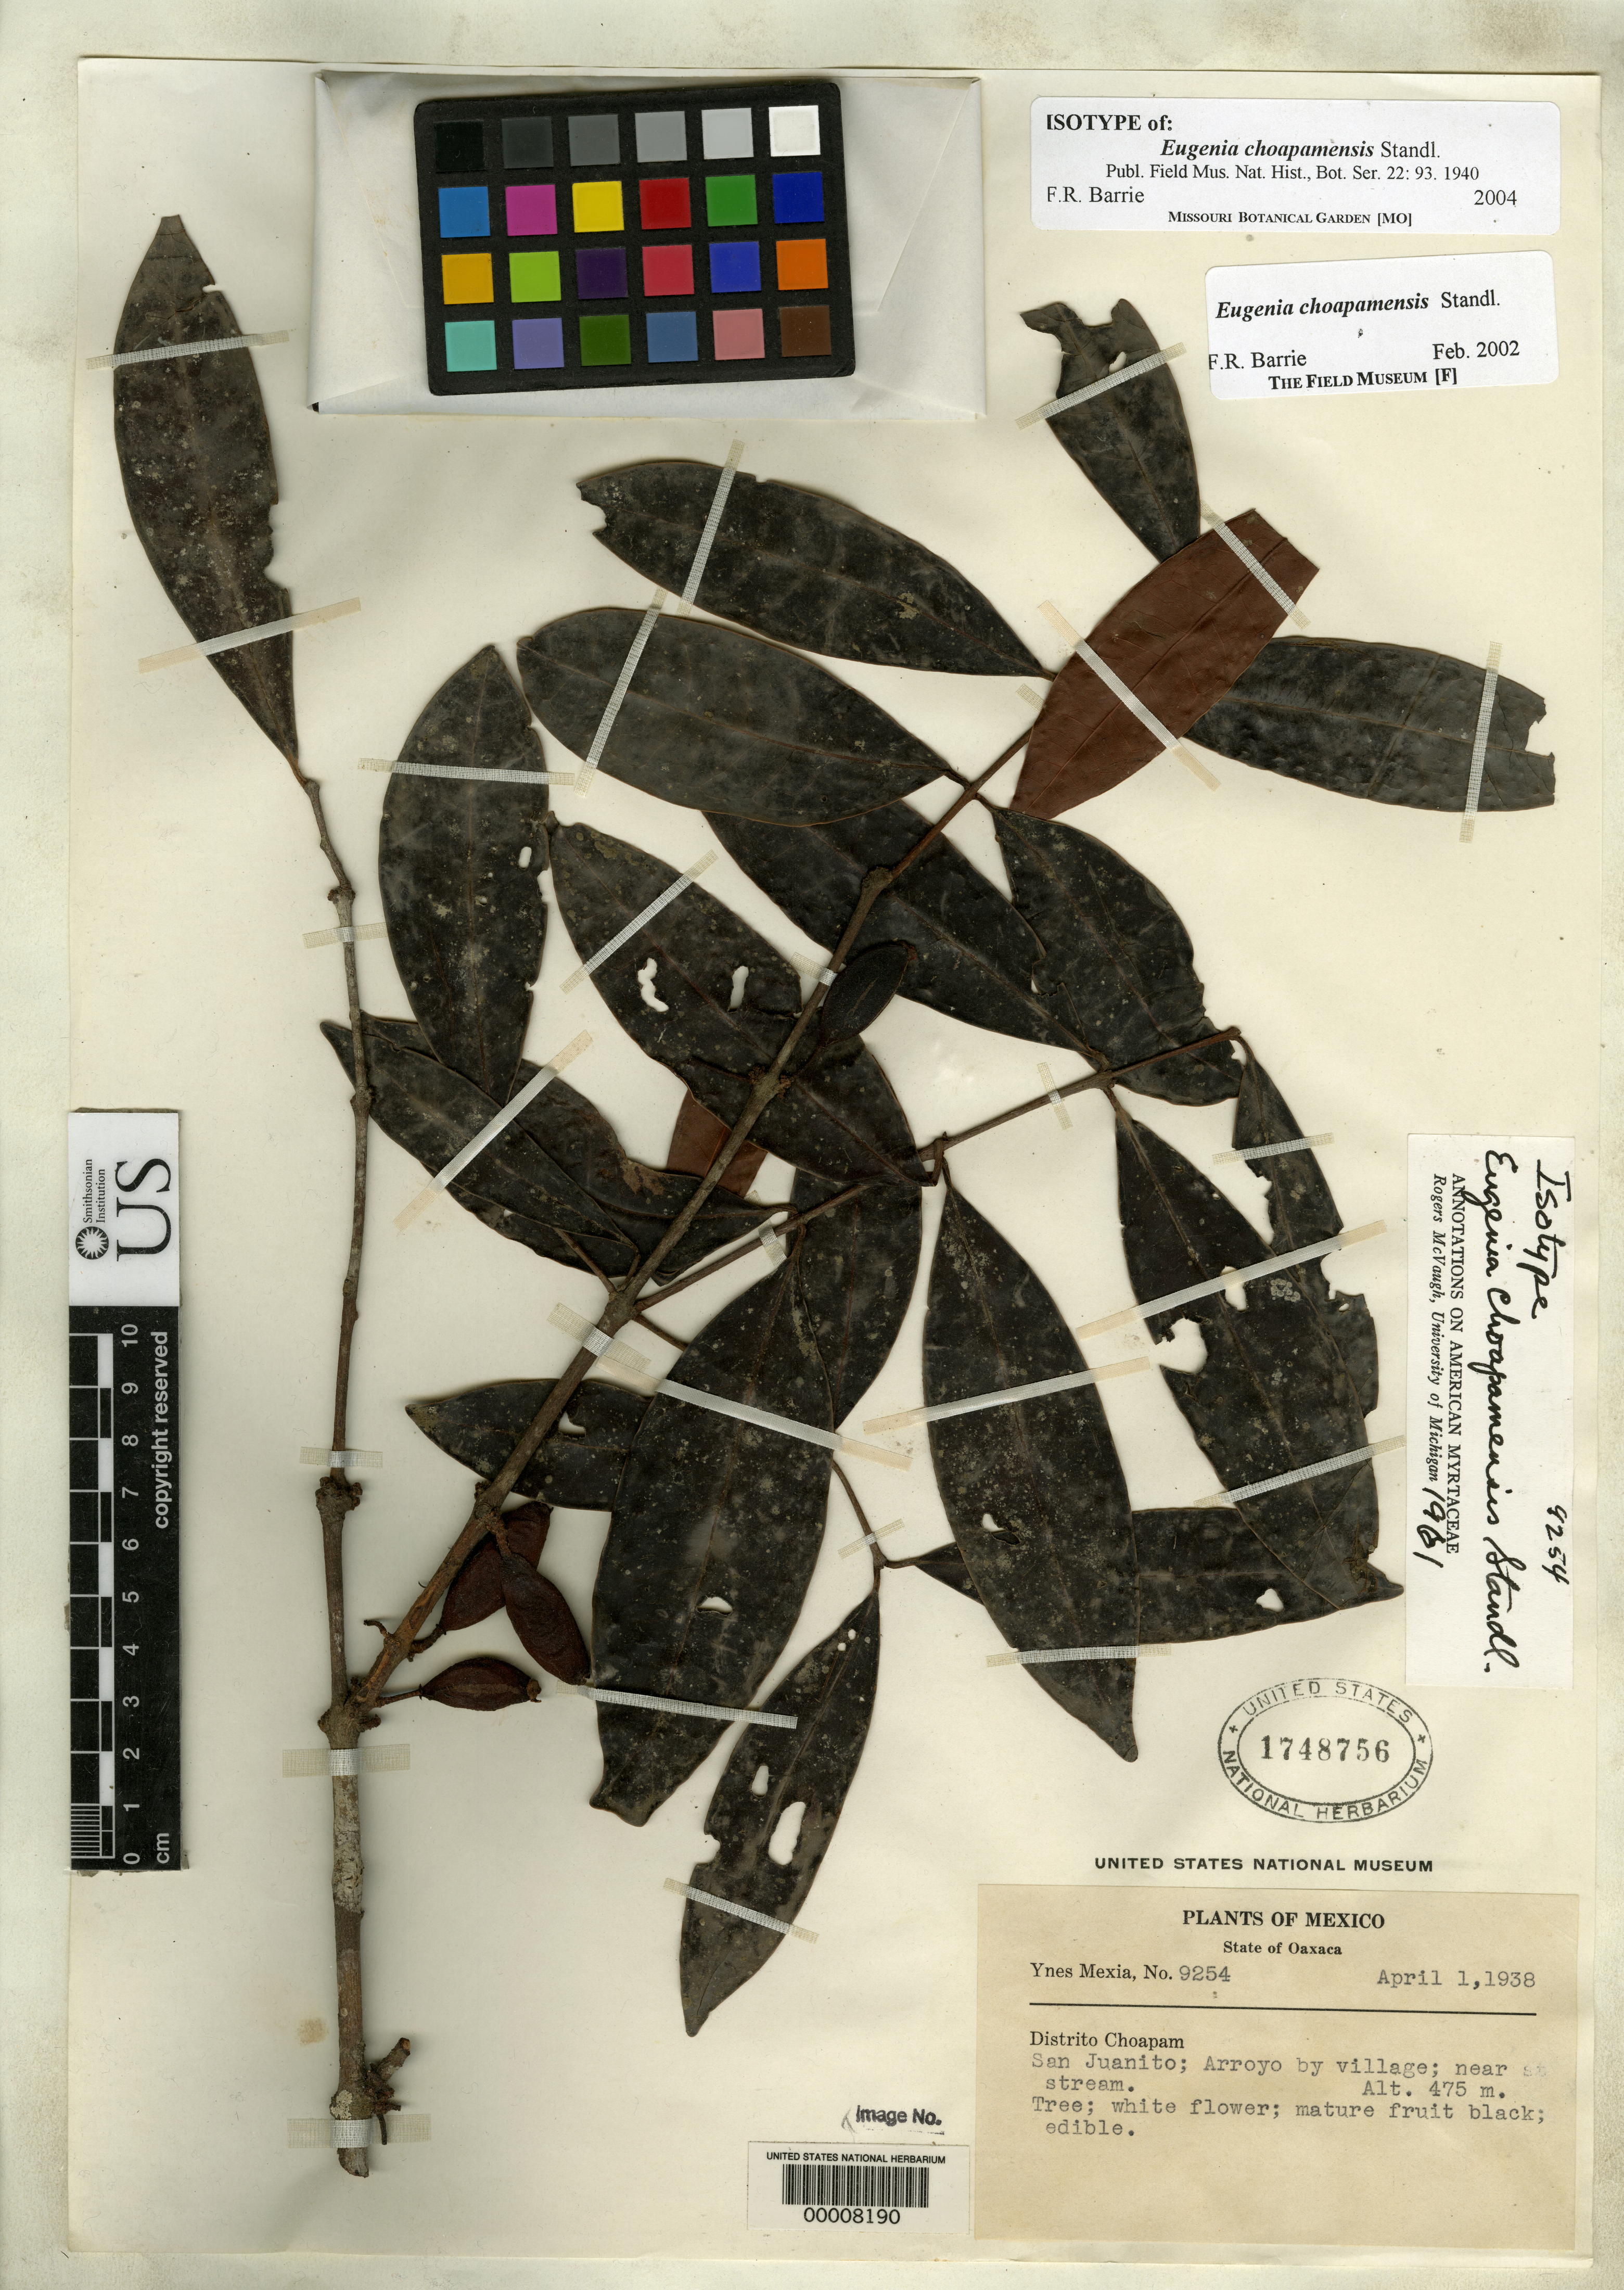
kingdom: Plantae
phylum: Tracheophyta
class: Magnoliopsida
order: Myrtales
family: Myrtaceae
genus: Eugenia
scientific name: Eugenia choapamensis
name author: Standl.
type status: Isotype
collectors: Y. Mexia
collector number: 9254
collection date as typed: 01 Apr 1938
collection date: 1938-04-01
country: Mexico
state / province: Oaxaca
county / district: Chapam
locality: San Juanito.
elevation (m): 375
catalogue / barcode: US 1748756